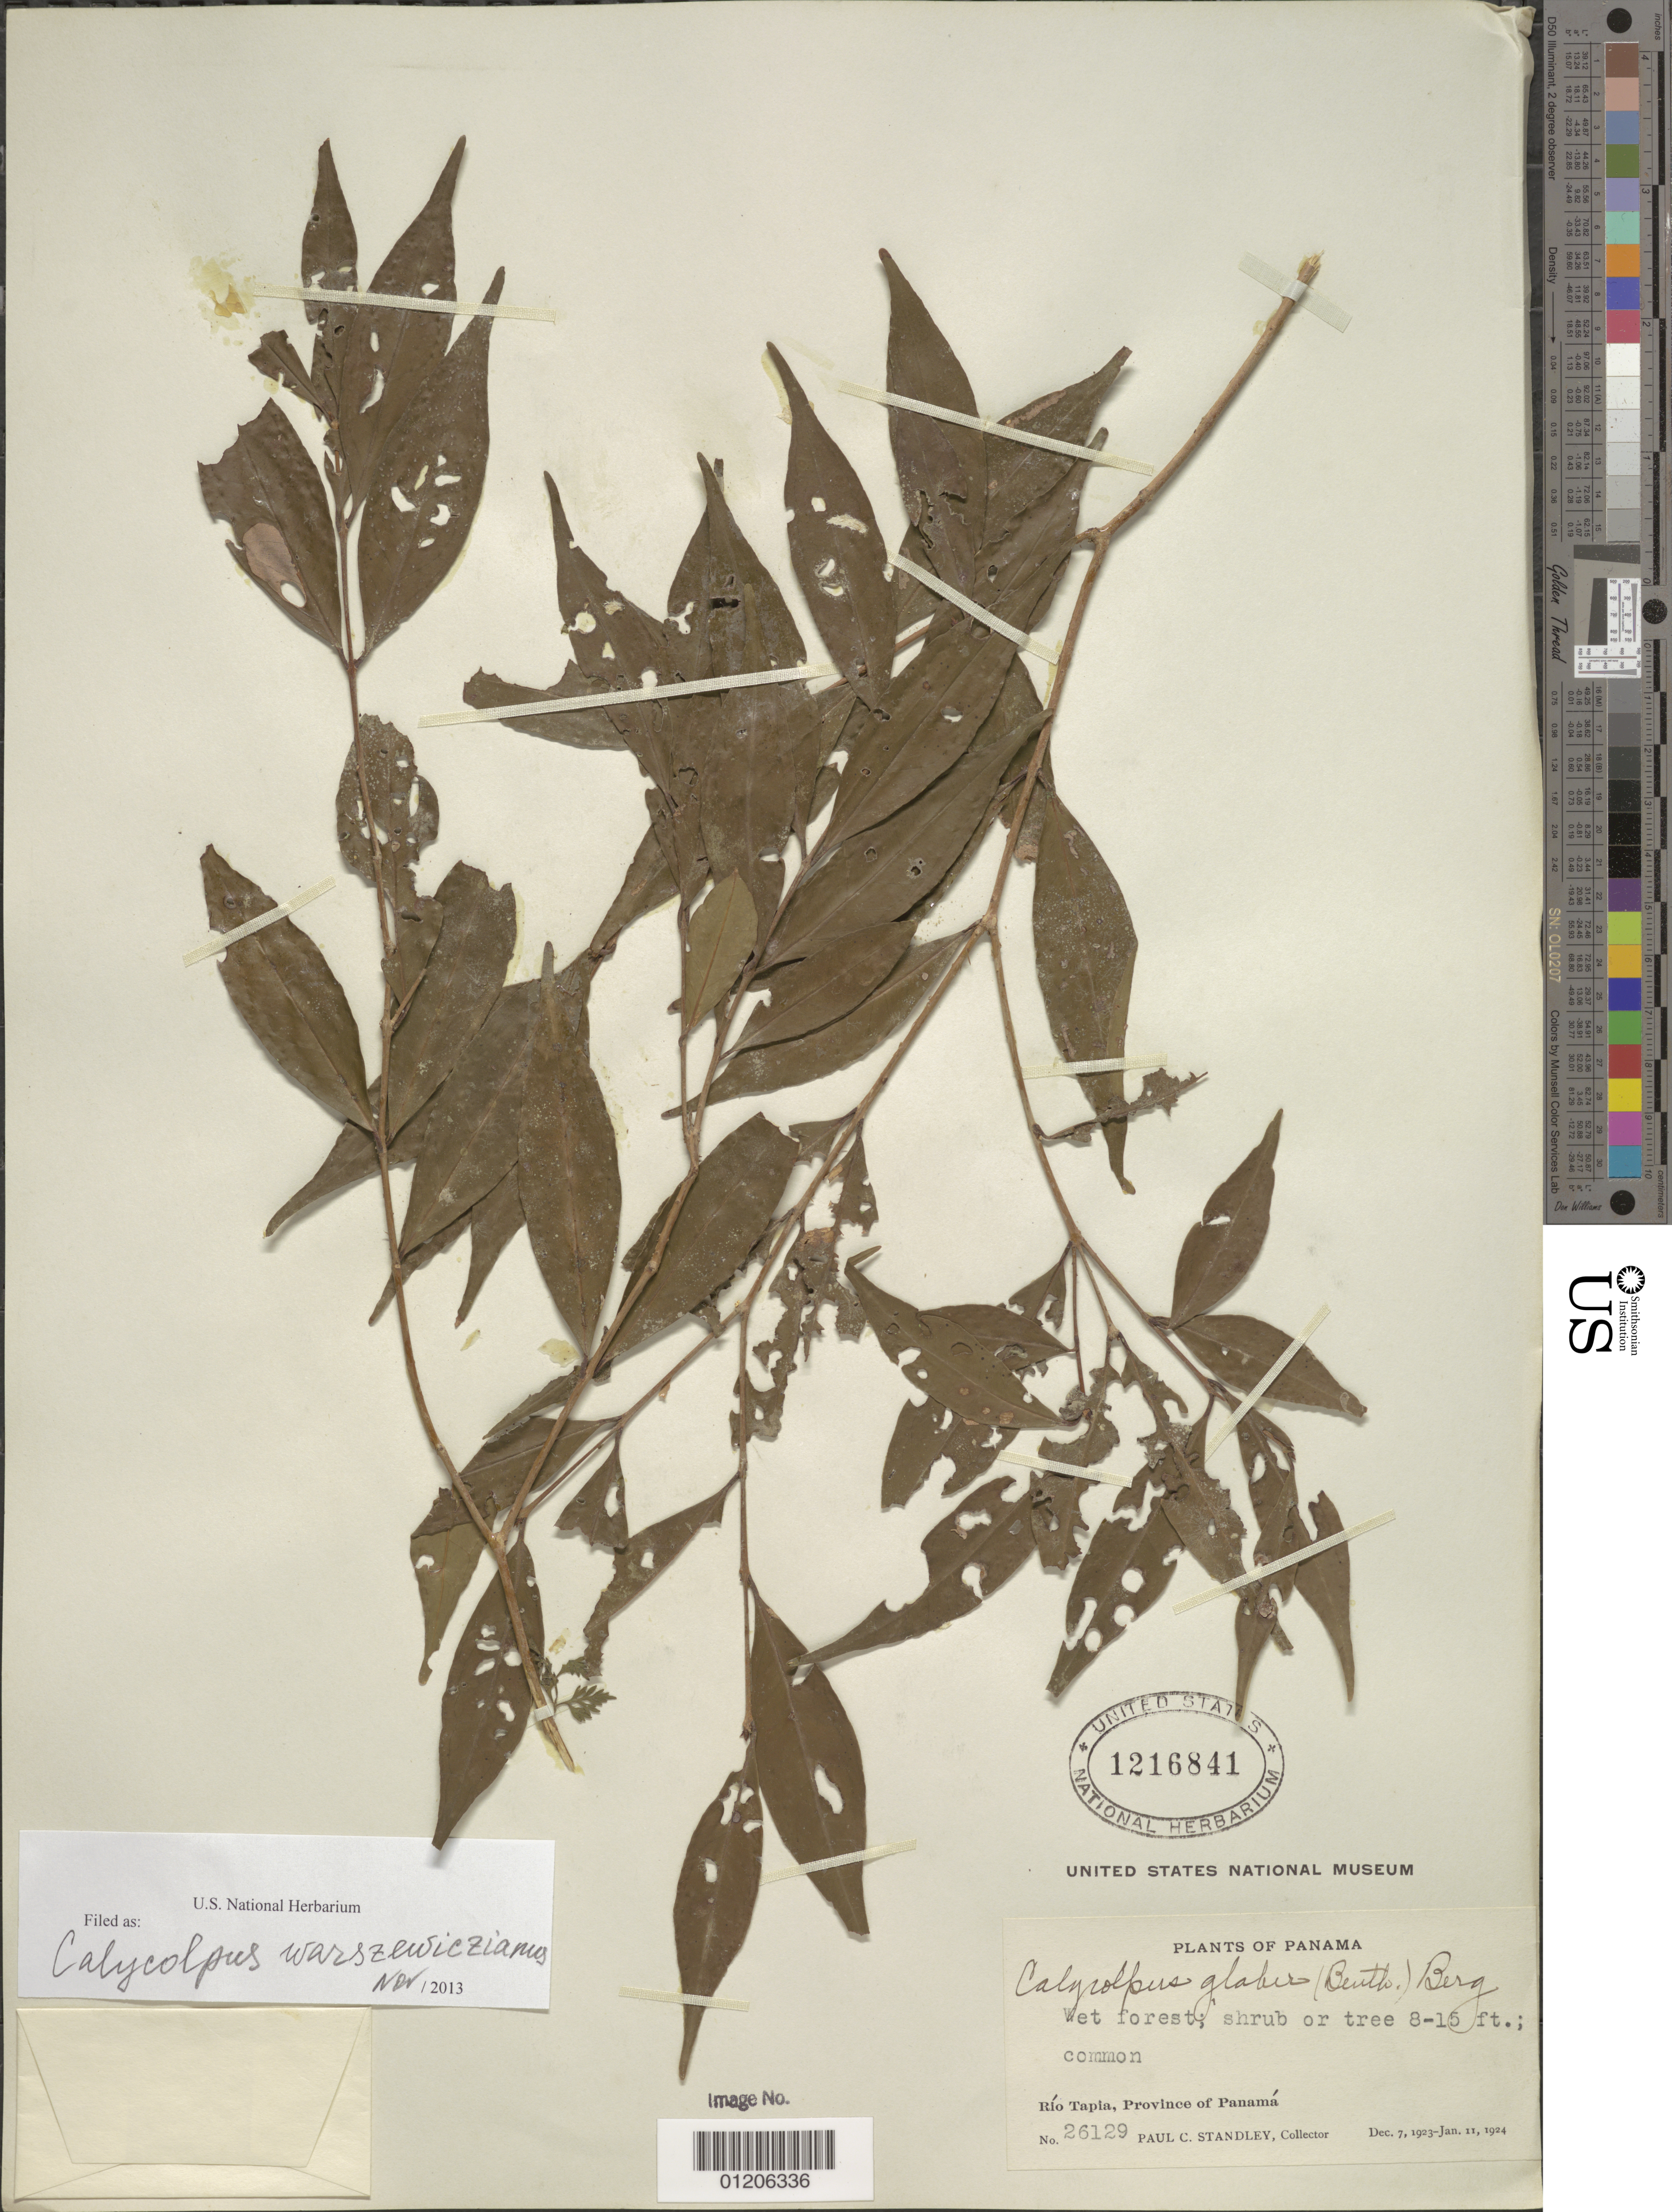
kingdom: Plantae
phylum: Tracheophyta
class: Magnoliopsida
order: Myrtales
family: Myrtaceae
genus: Calycolpus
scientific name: Calycolpus warszewiczianus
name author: O. Berg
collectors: P. C. Standley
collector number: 26129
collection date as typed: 07 Dec 1923 to 11 Jan 1924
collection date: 1923-12-07/1924-01-11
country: Panama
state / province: Panamá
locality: Río Tapia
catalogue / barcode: US 1216841